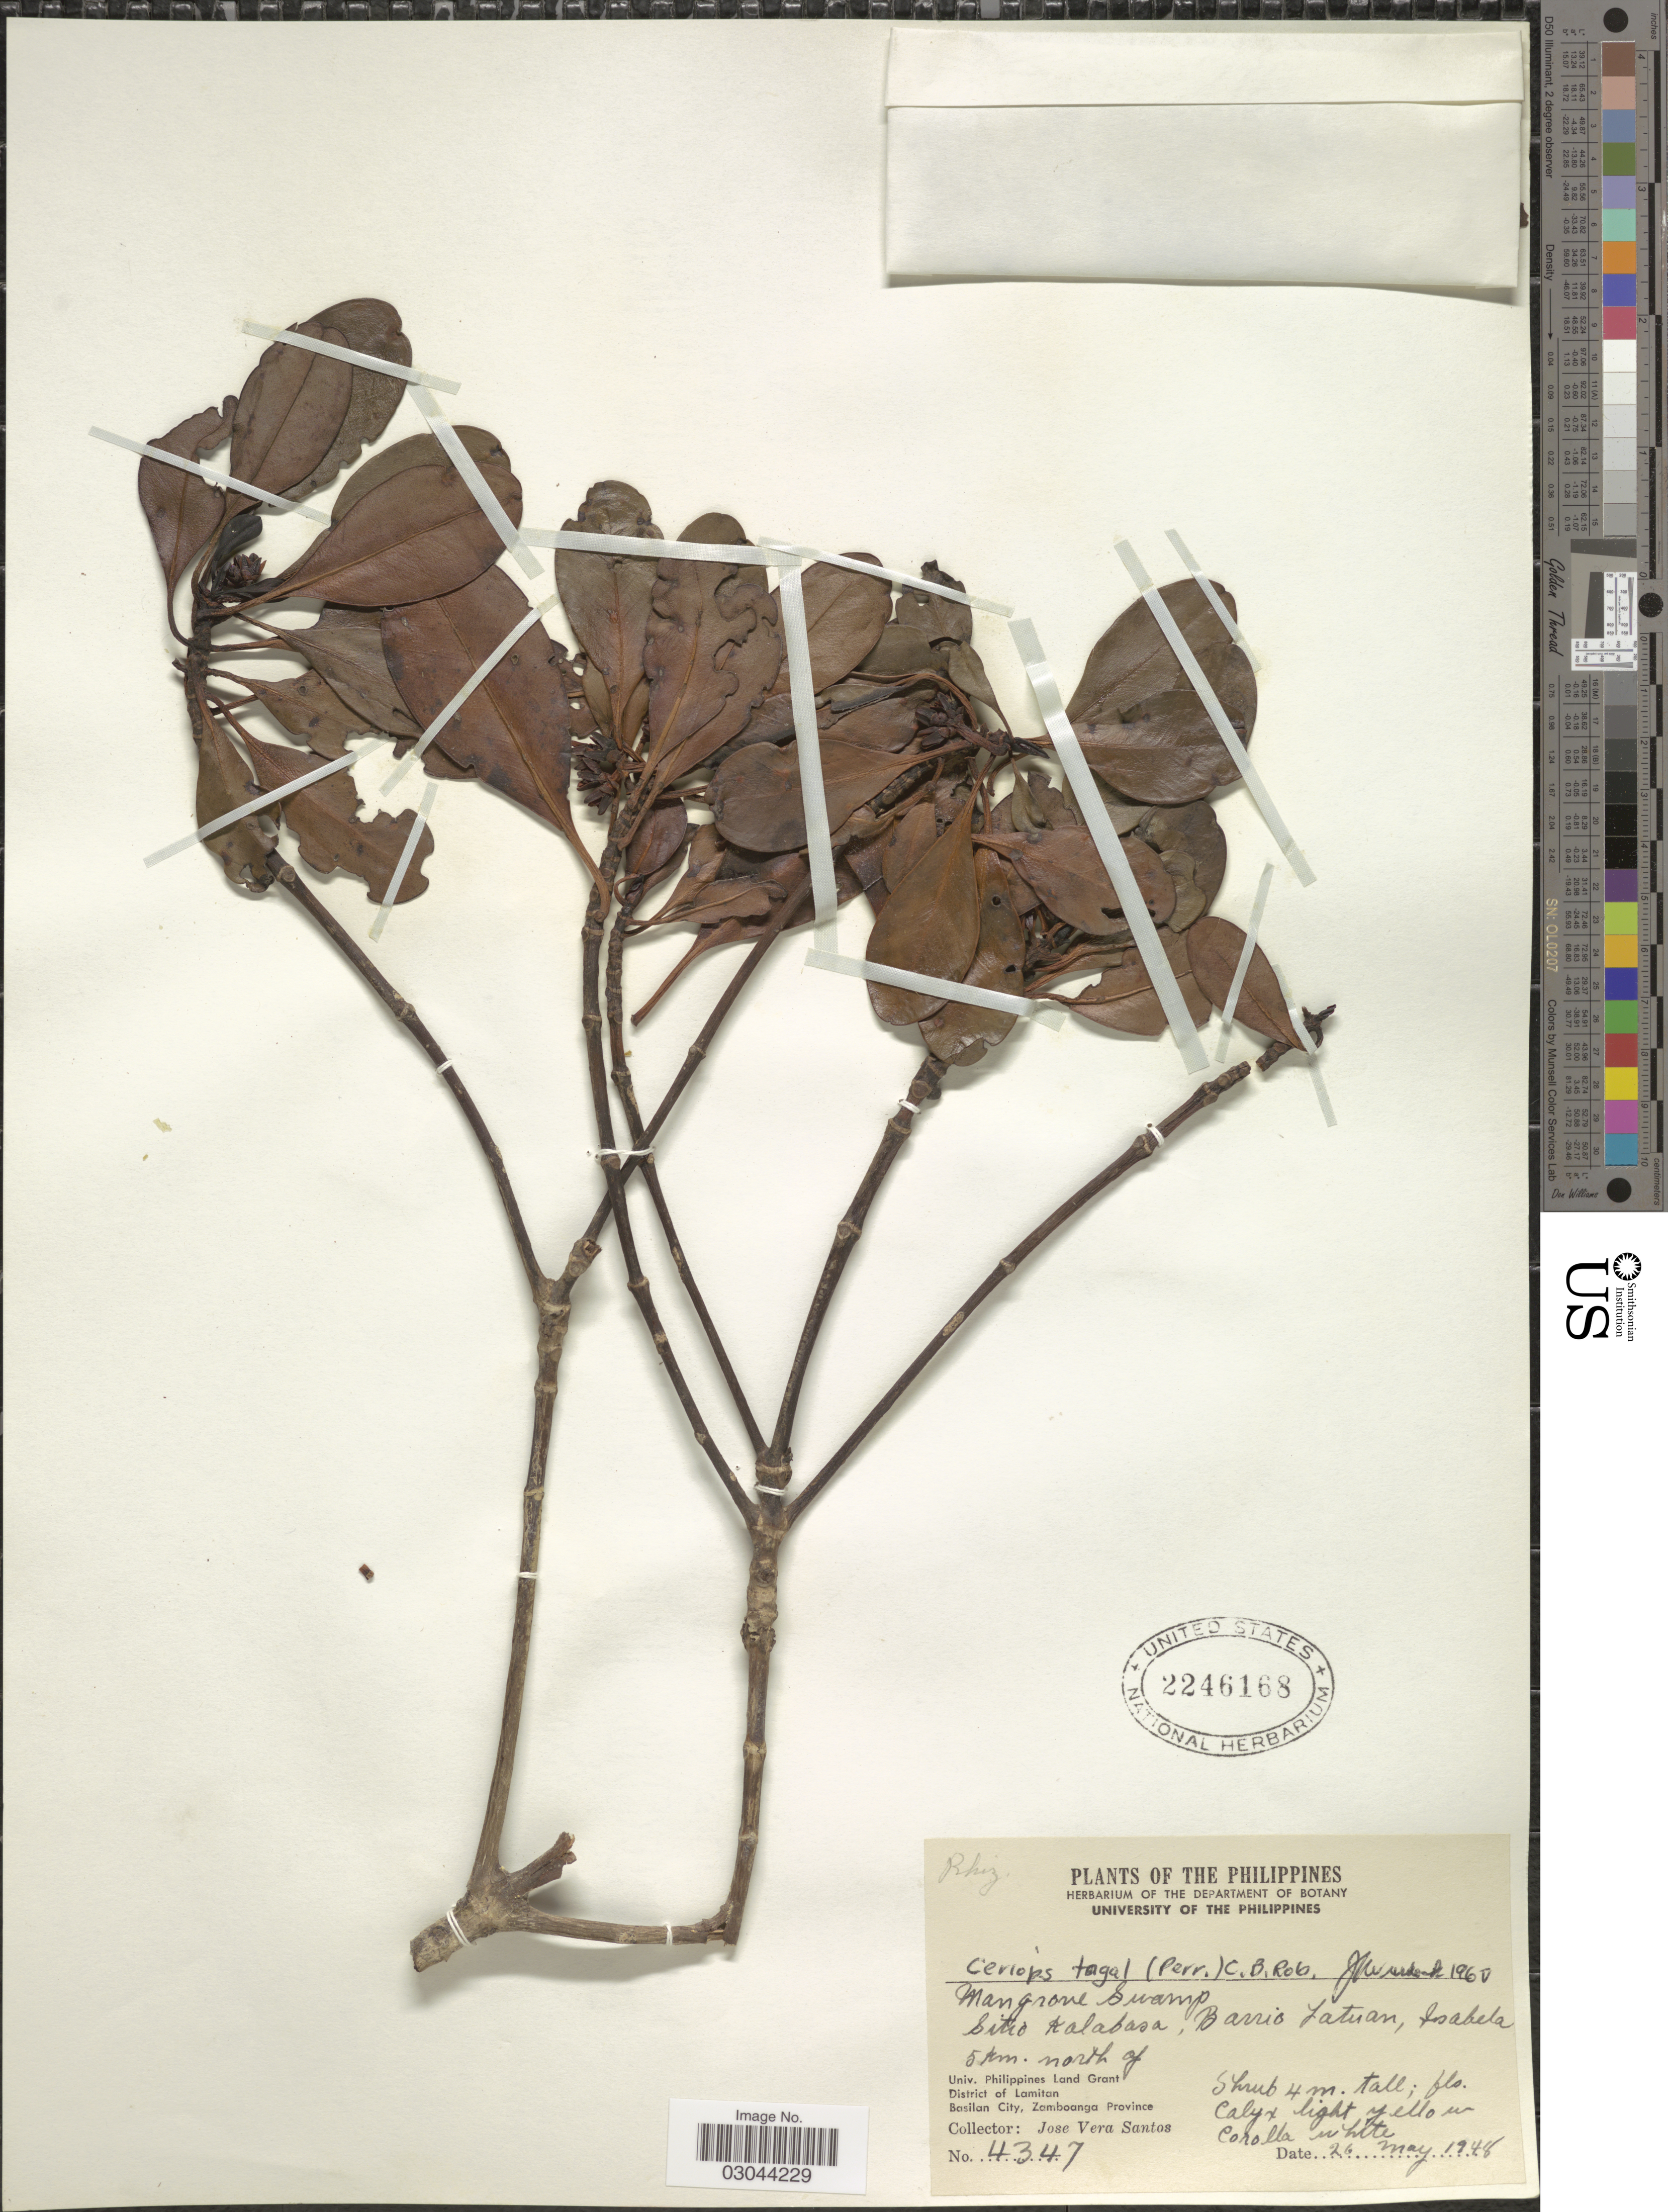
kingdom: Plantae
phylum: Tracheophyta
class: Magnoliopsida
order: Malpighiales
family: Rhizophoraceae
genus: Ceriops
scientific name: Ceriops tagal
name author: (Perr.) C.B. Rob.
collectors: J. Santos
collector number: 4347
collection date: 1948-05-26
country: Philippines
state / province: Muslim Mindanao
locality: Sitio Kalabasa, Barrio Latuan, Isabela 5 km. north of Univ. Philippines Land Grant. District of Lamitan. Basilan City, Zamboanga Province.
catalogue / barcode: US 2246168